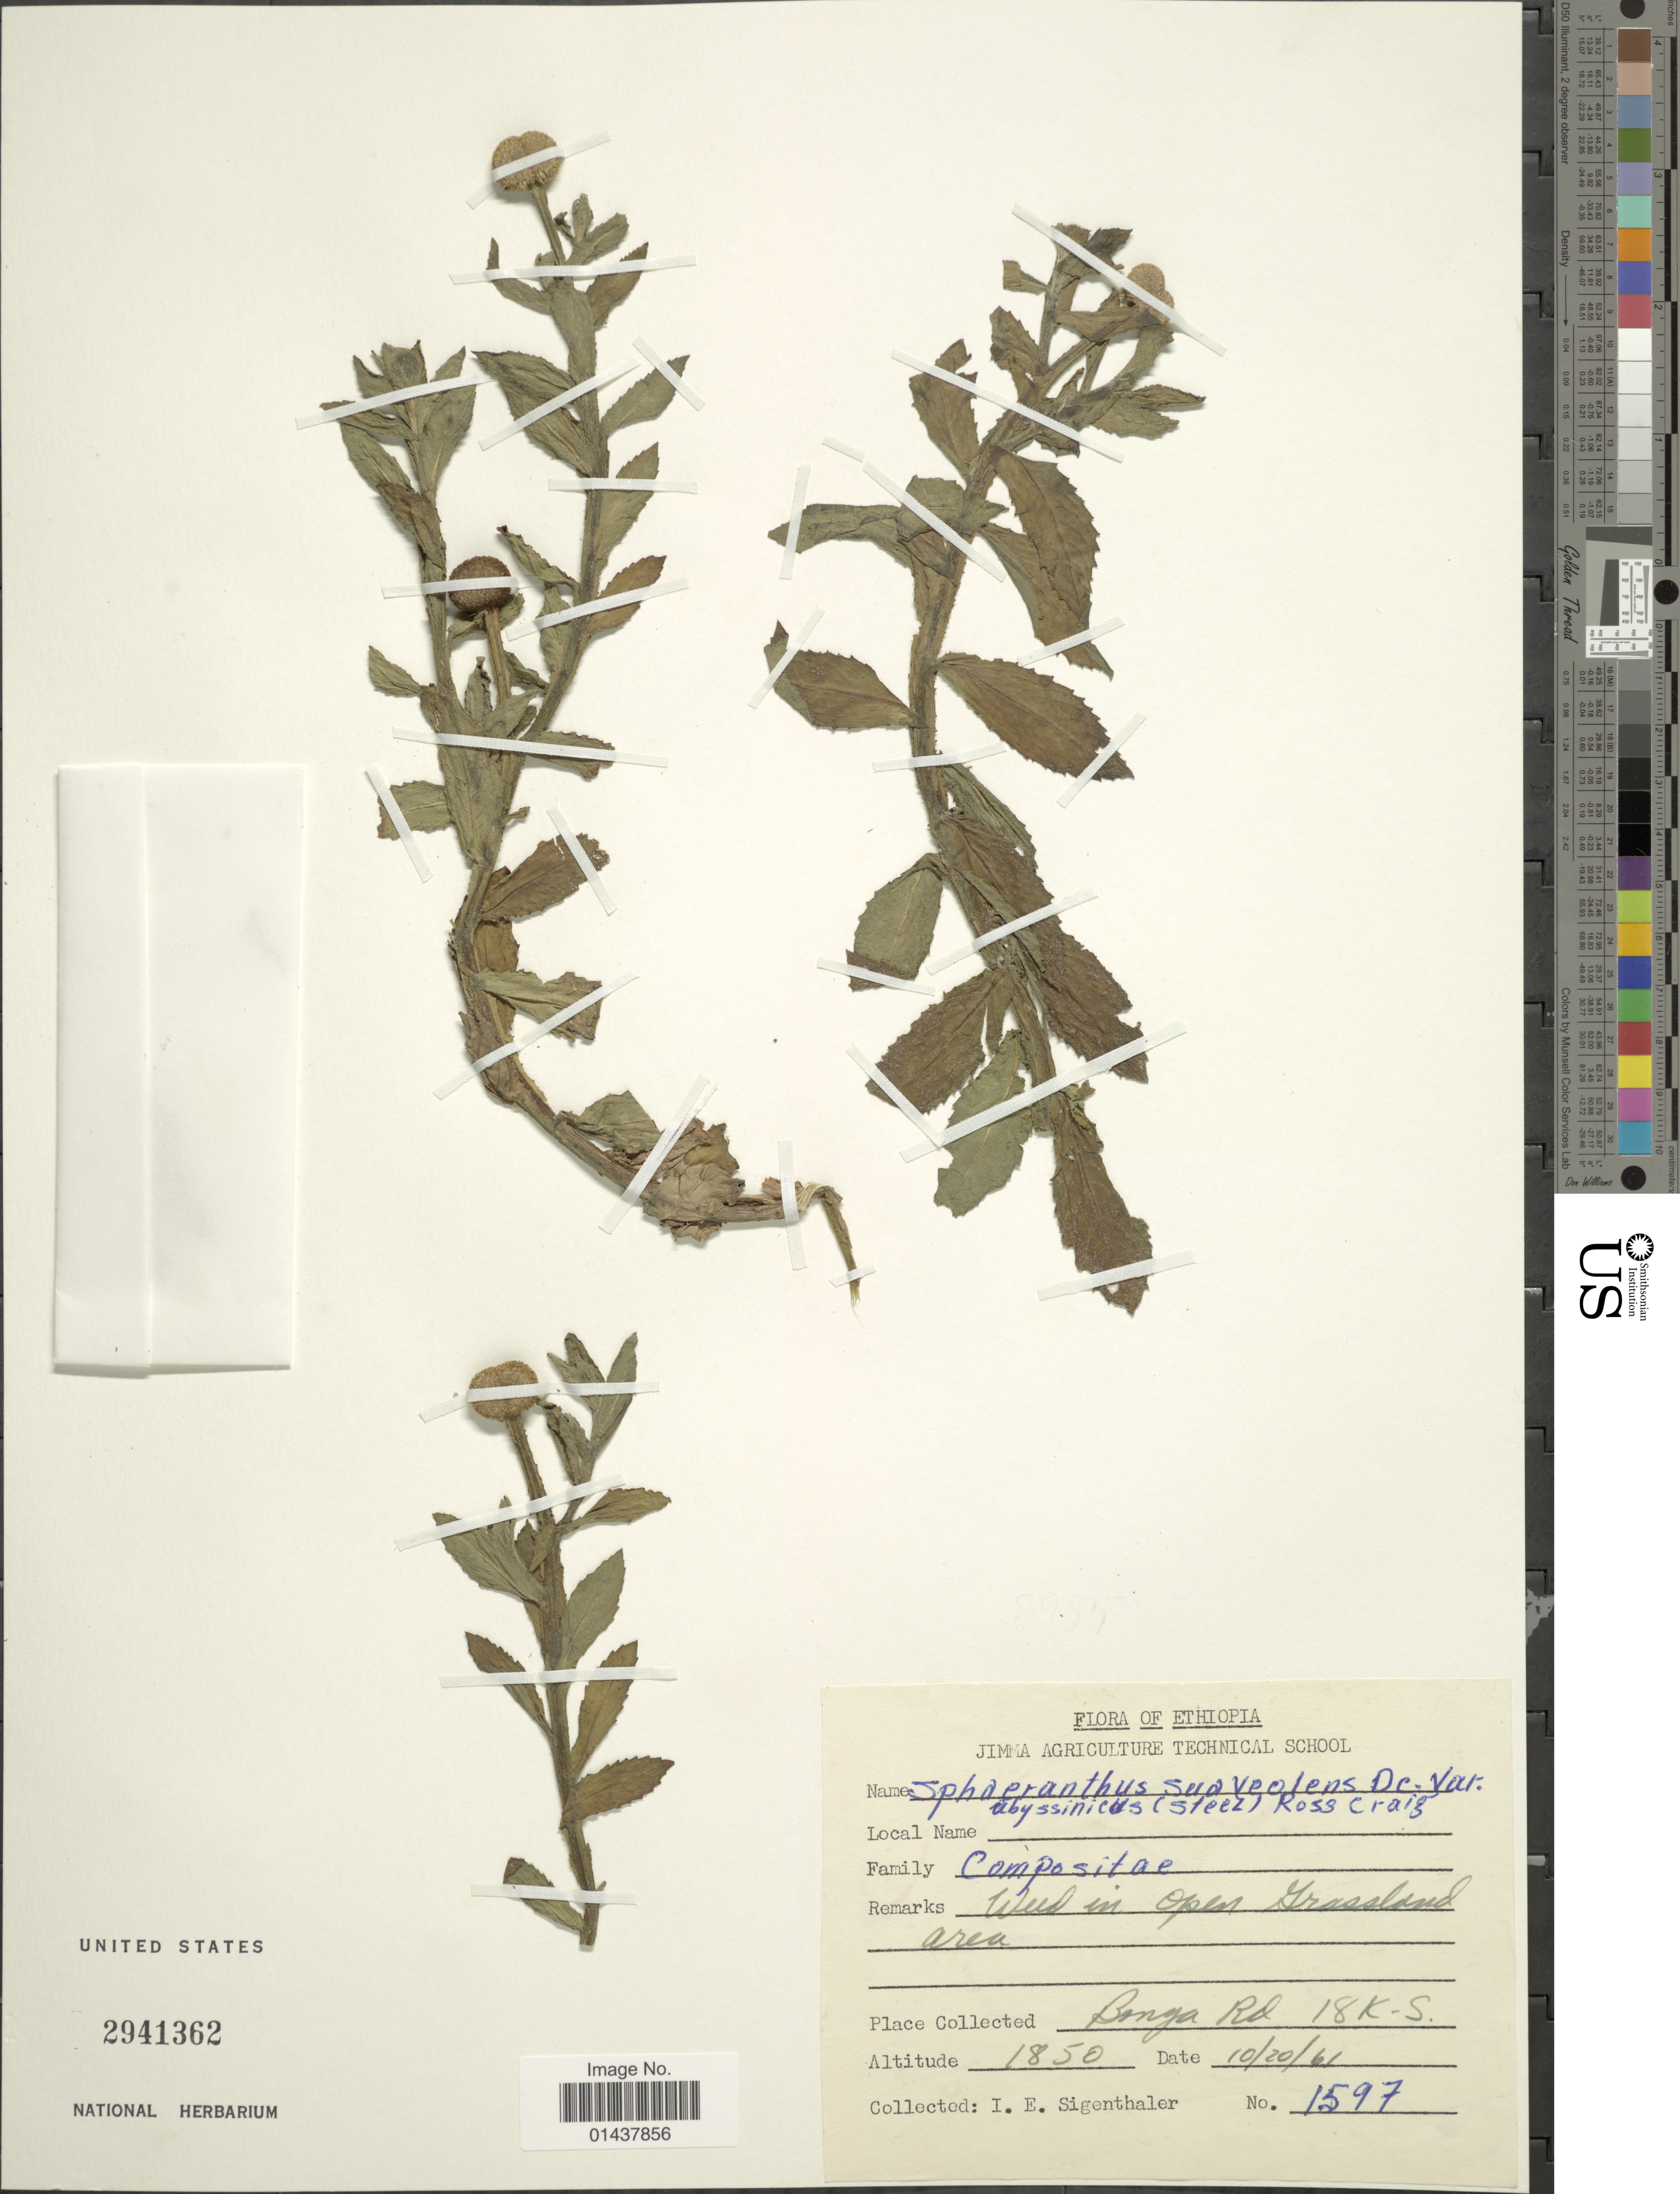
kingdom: Plantae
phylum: Tracheophyta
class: Magnoliopsida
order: Asterales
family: Asteraceae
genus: Sphaeranthus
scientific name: Sphaeranthus suaveolens var. abyssinicus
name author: (Steetz) Ross-Craig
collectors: I. Sigenthaler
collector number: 1597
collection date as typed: Transcribed d/m/y: 20/10/61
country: Ethiopia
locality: Bongo Rd 18 K-S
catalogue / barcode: US 2941362